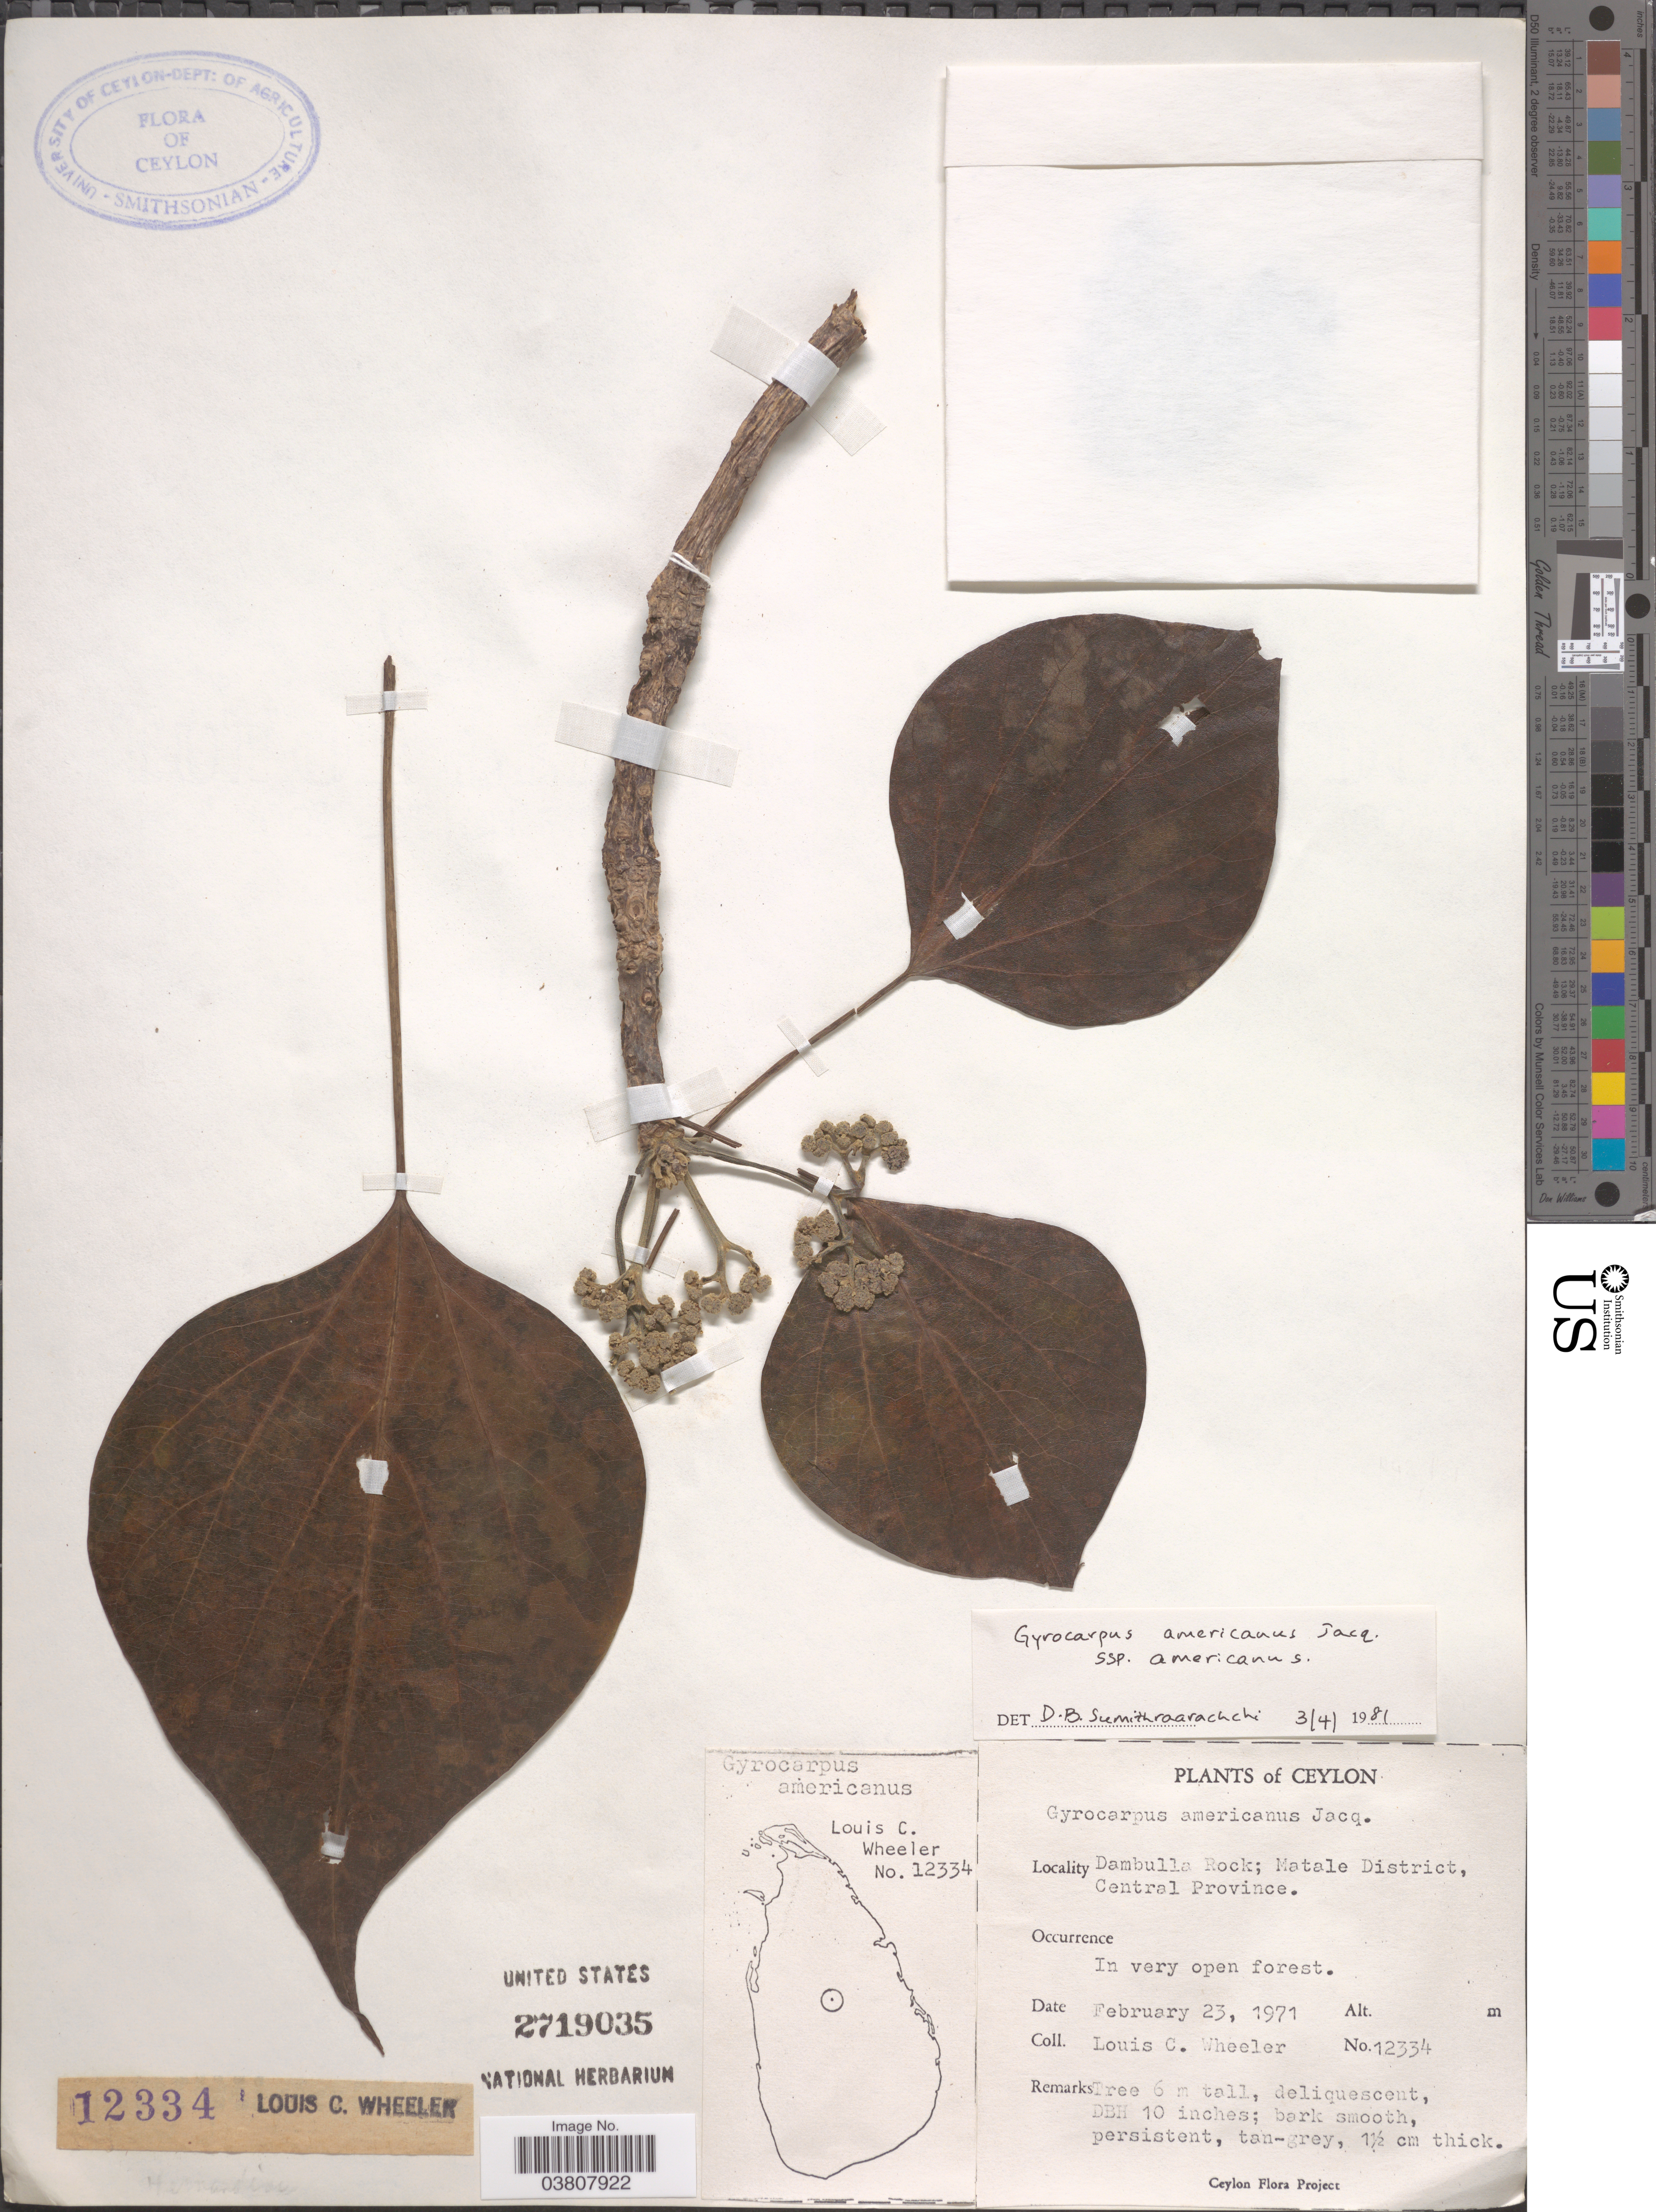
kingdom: Plantae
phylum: Tracheophyta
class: Magnoliopsida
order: Laurales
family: Hernandiaceae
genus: Gyrocarpus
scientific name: Gyrocarpus americanus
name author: Jacq.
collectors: L. C. Wheeler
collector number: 12334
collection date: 1971-02-23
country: Sri Lanka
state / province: Central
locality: Ceylon. Dambulla Rock; Matale District.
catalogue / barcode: US 2719035